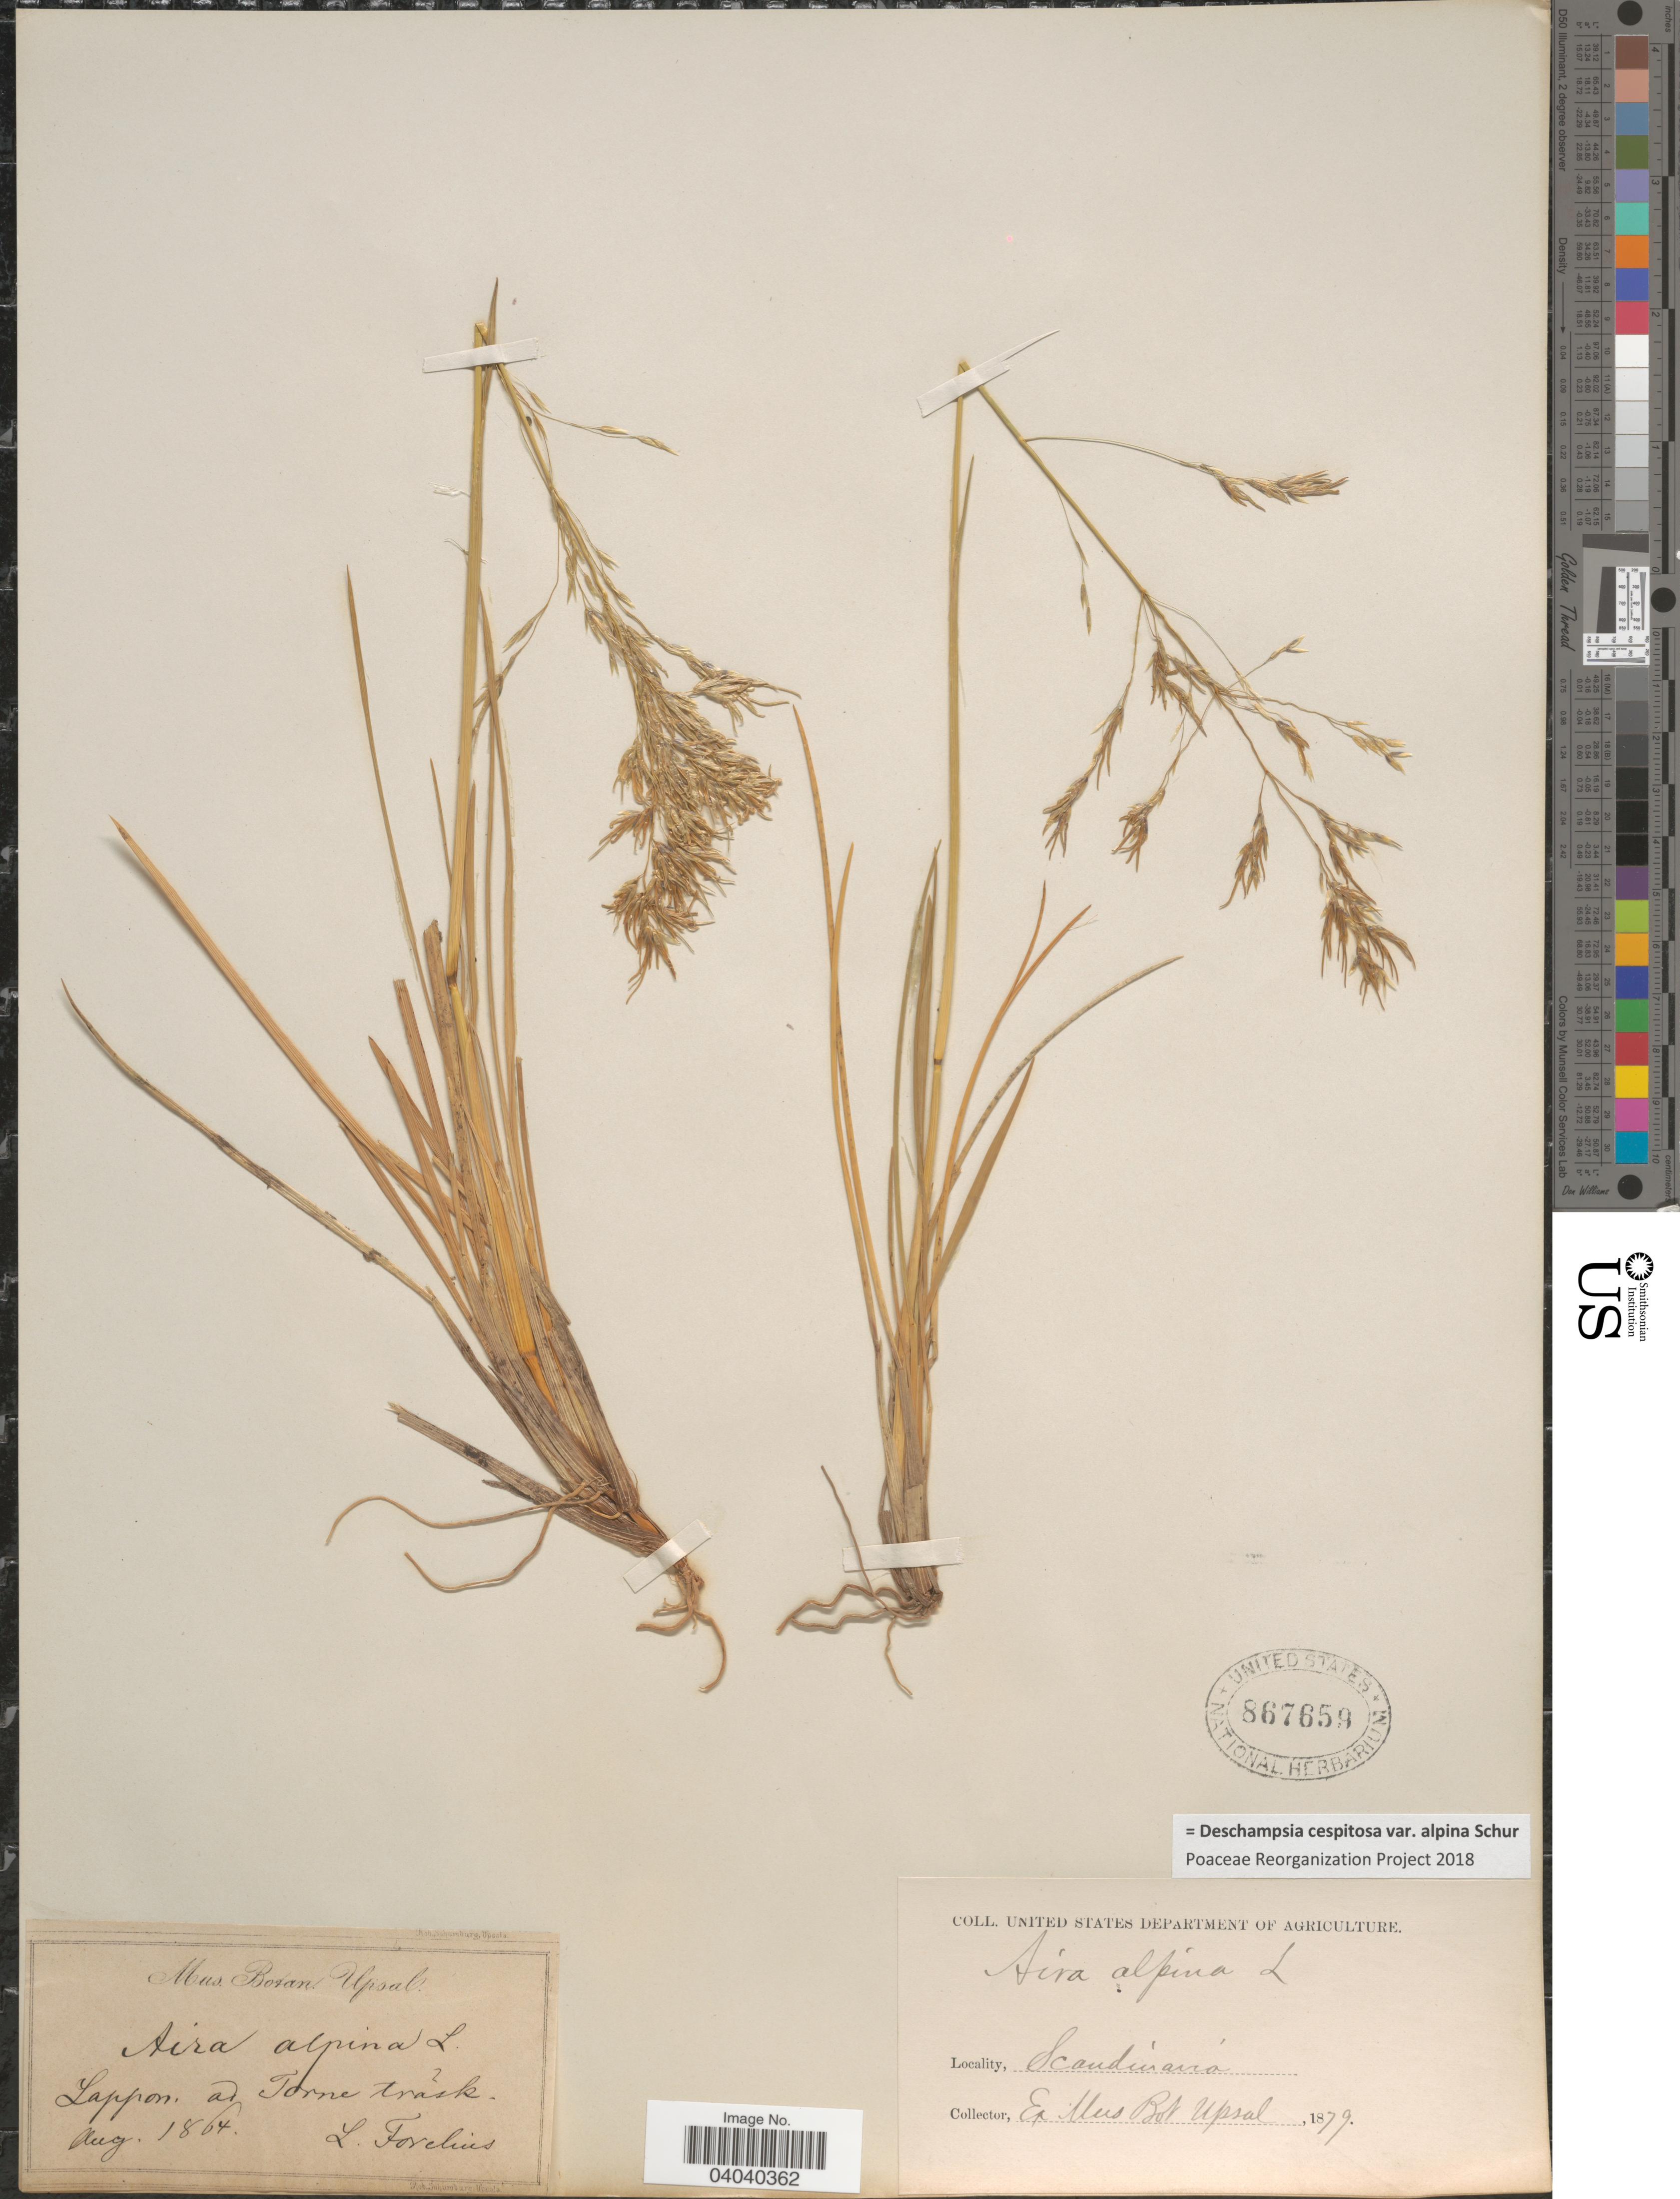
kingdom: Plantae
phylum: Tracheophyta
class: Liliopsida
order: Poales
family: Poaceae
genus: Deschampsia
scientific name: Deschampsia cespitosa var. alpina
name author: Vasey ex W.J. Beal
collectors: L. Forelius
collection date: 1864-08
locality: Lappon. ad Torne trask. Scandinavia.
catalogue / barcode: US 867659